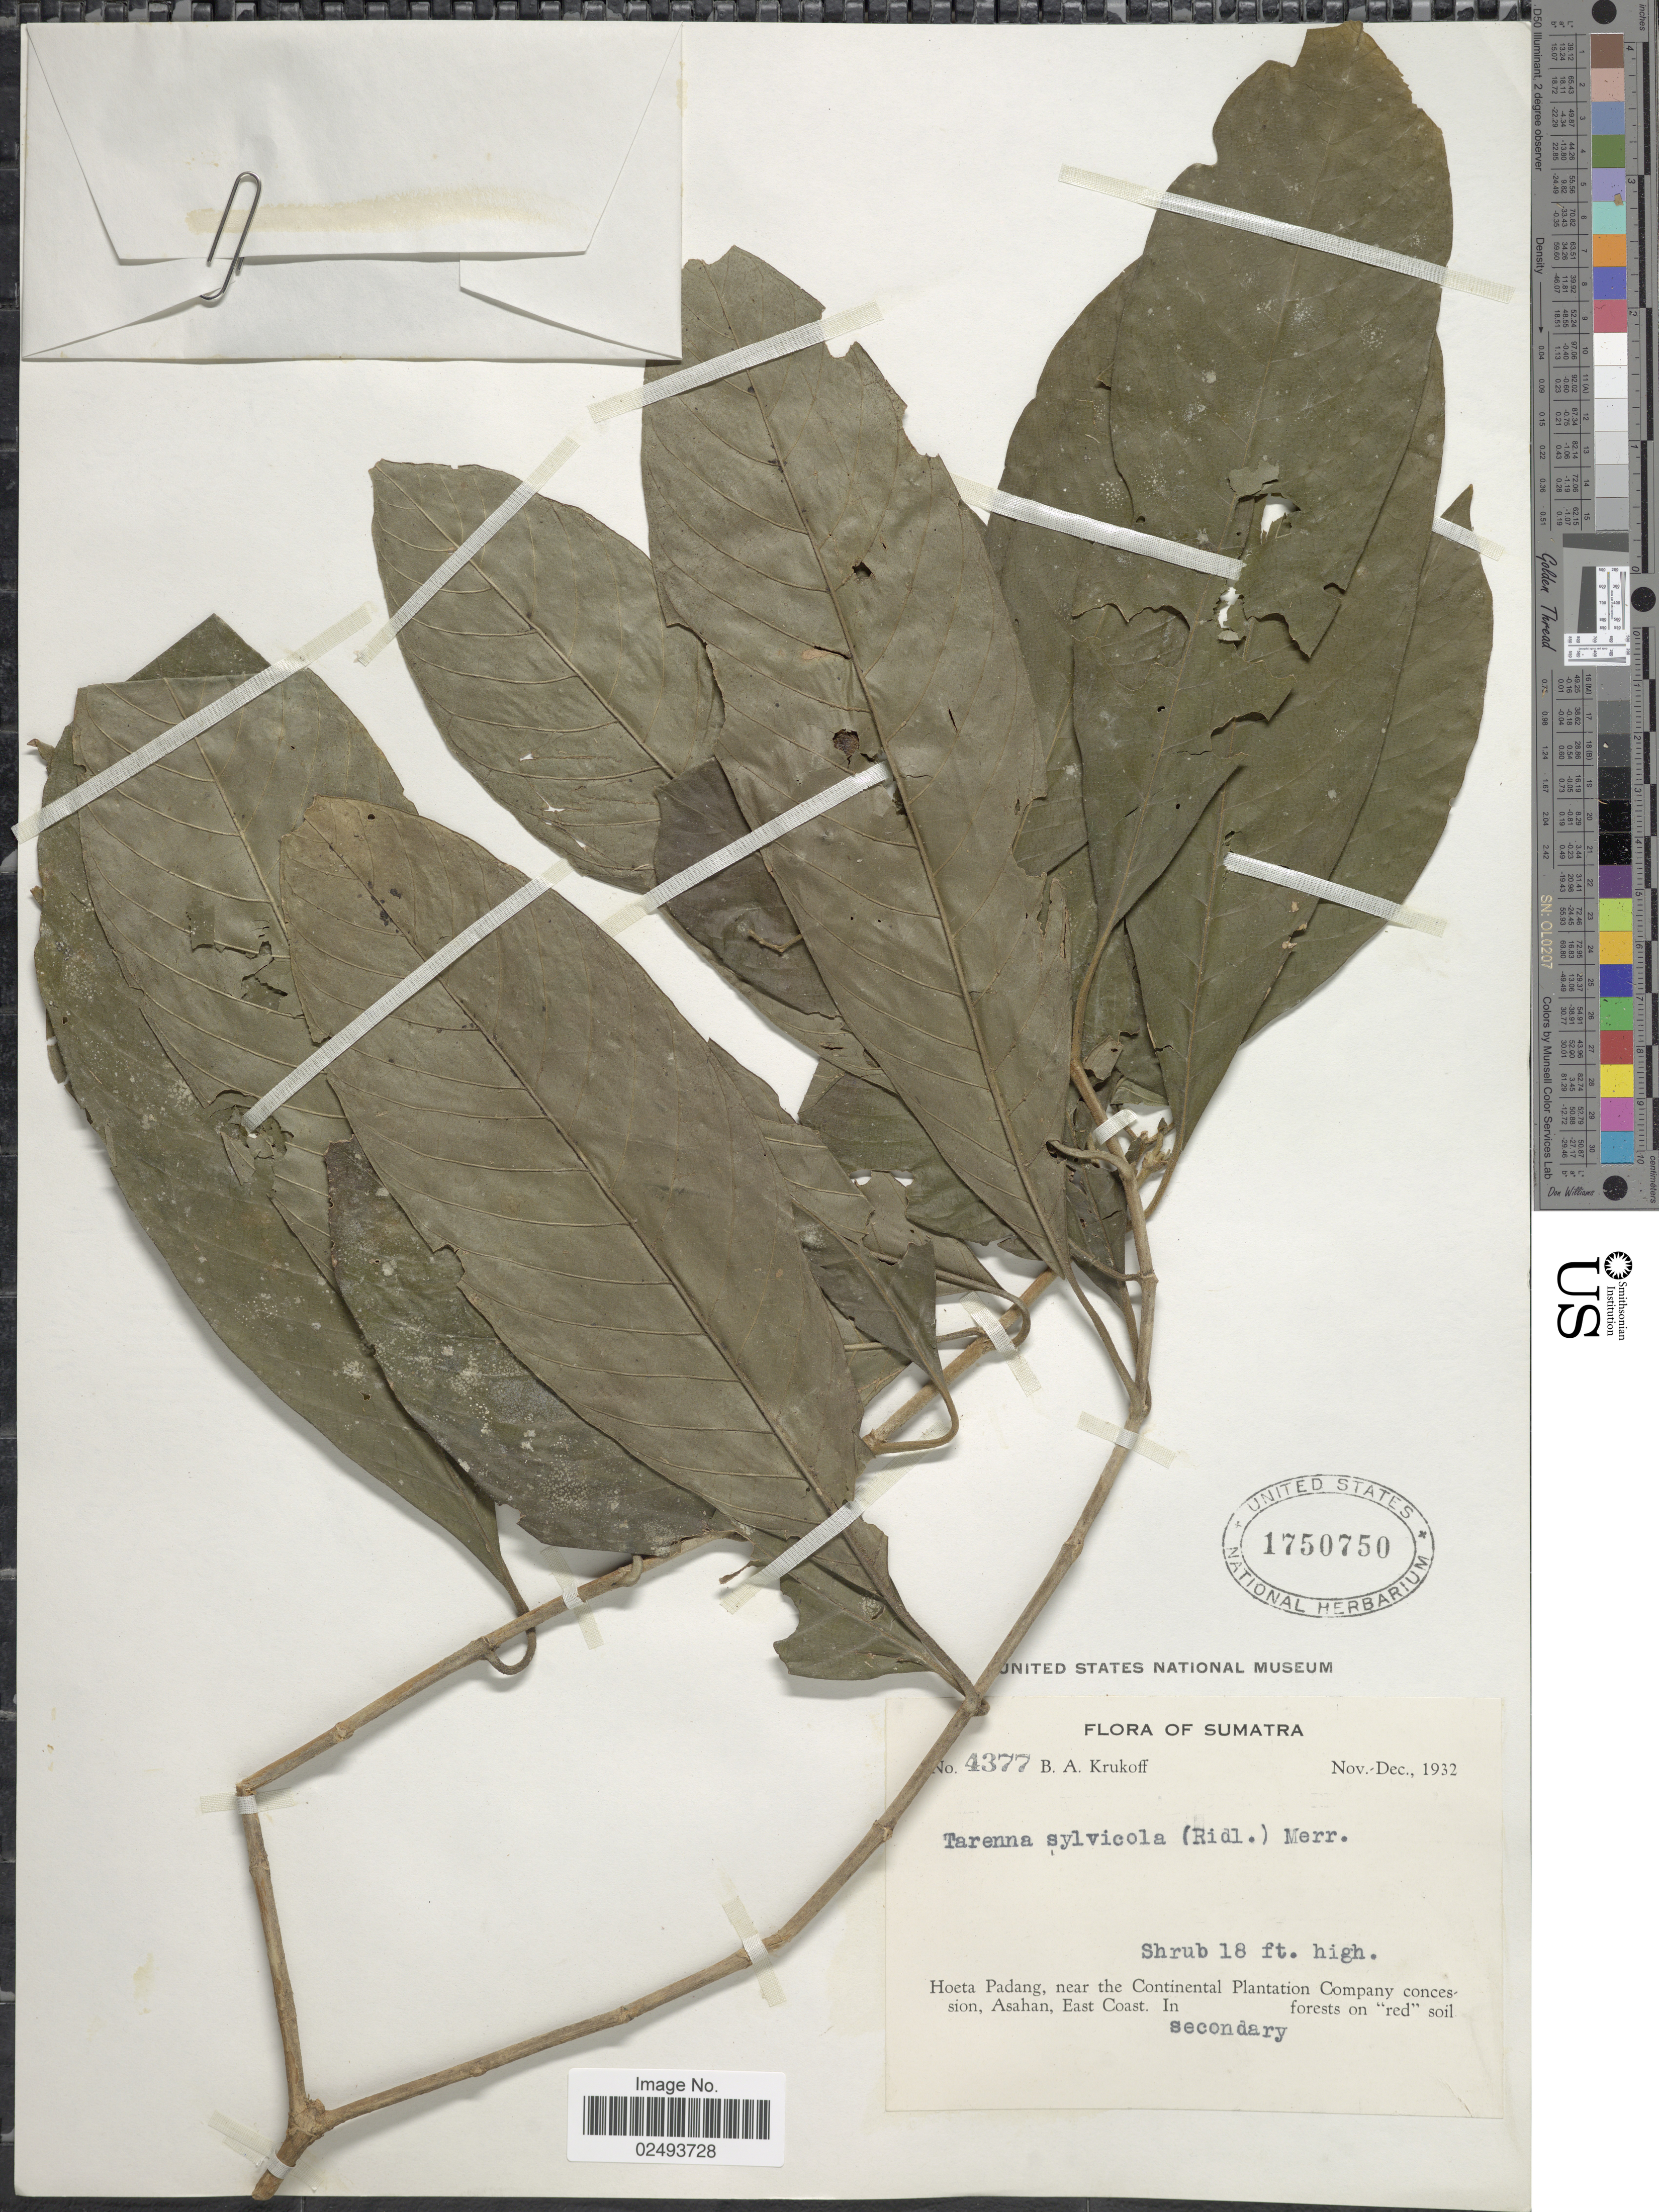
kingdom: Plantae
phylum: Tracheophyta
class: Magnoliopsida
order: Gentianales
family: Rubiaceae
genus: Tarenna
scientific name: Tarenna sylvicola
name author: (Ridl.) Merr.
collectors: B. A. Krukoff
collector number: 4377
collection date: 1932-11/1932-12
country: Indonesia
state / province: Sumatra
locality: Hoeta Padang, near The Continental Plantation Company concession, Asahan, East Coast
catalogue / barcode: US 1750750